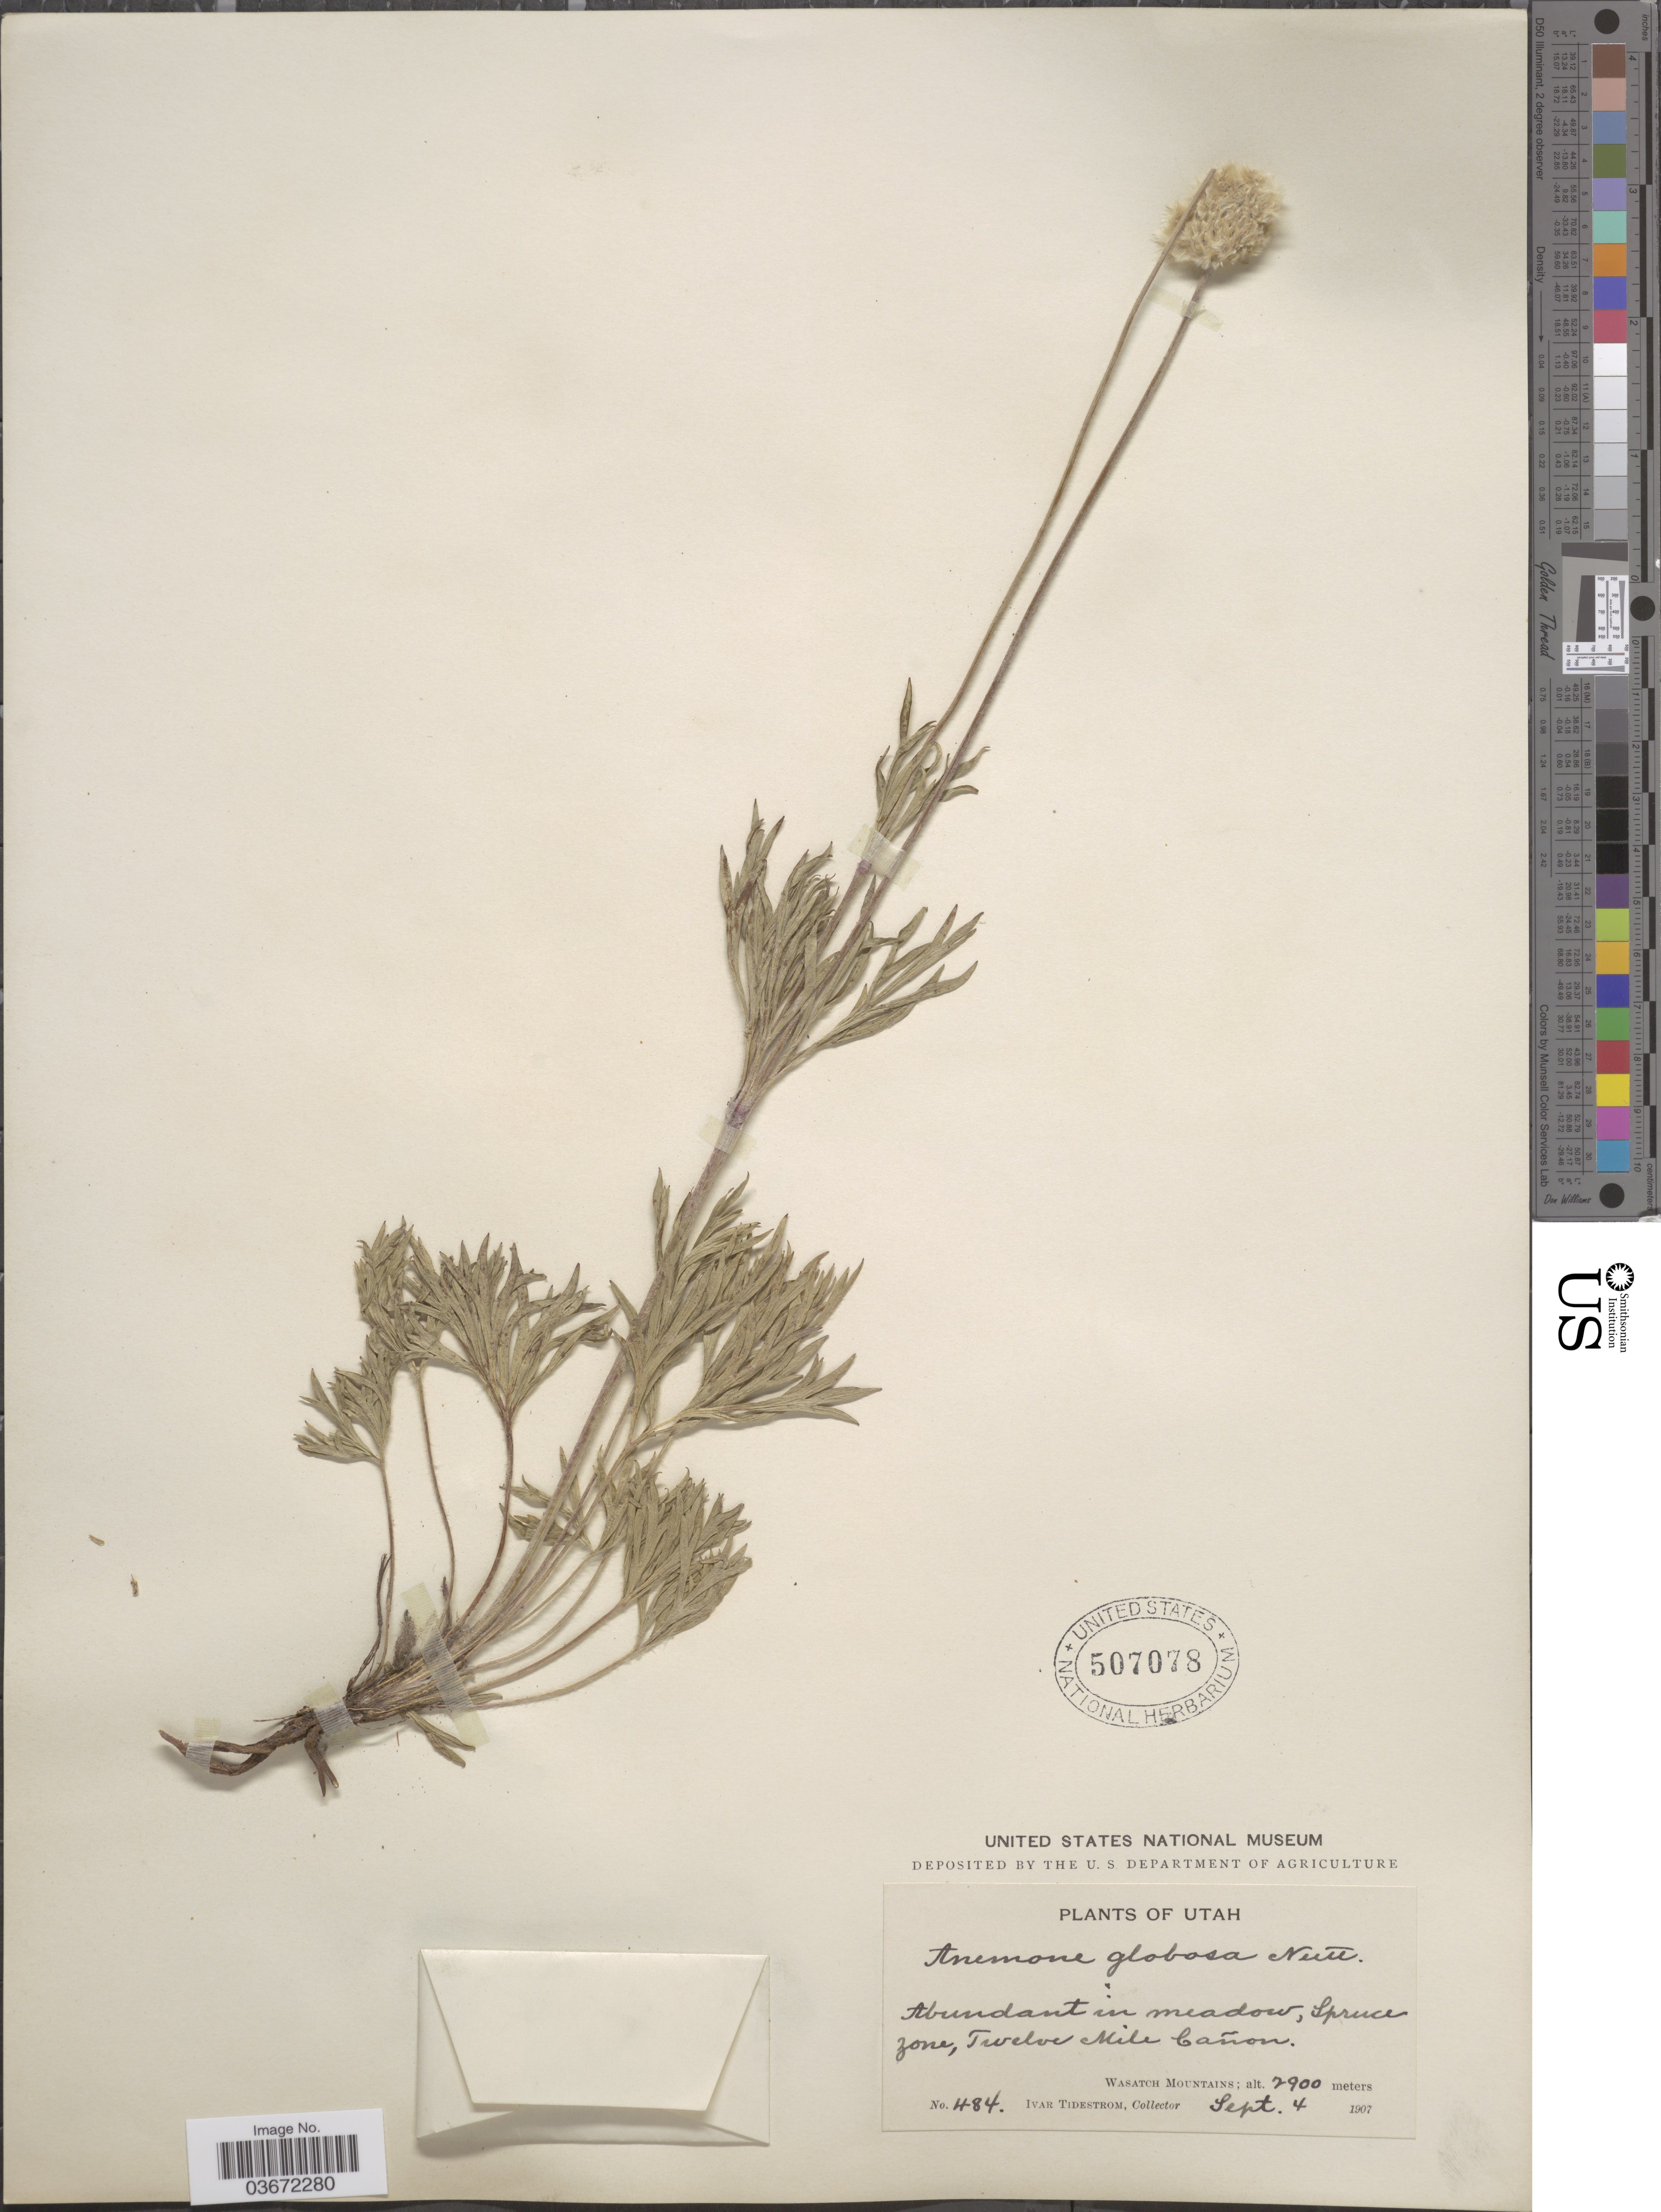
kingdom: Plantae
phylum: Tracheophyta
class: Magnoliopsida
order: Ranunculales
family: Ranunculaceae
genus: Anemone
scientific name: Anemone globosa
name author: (Torr. & A. Gray) Nutt. ex A. Heller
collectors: I. F. Tidestrom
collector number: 484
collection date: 1907-09-04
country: United States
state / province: Utah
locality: Abundant in meadow, Spruce zone, Twelve Mile Cañon. Wasatch Mountains.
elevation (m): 2900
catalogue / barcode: US 507078